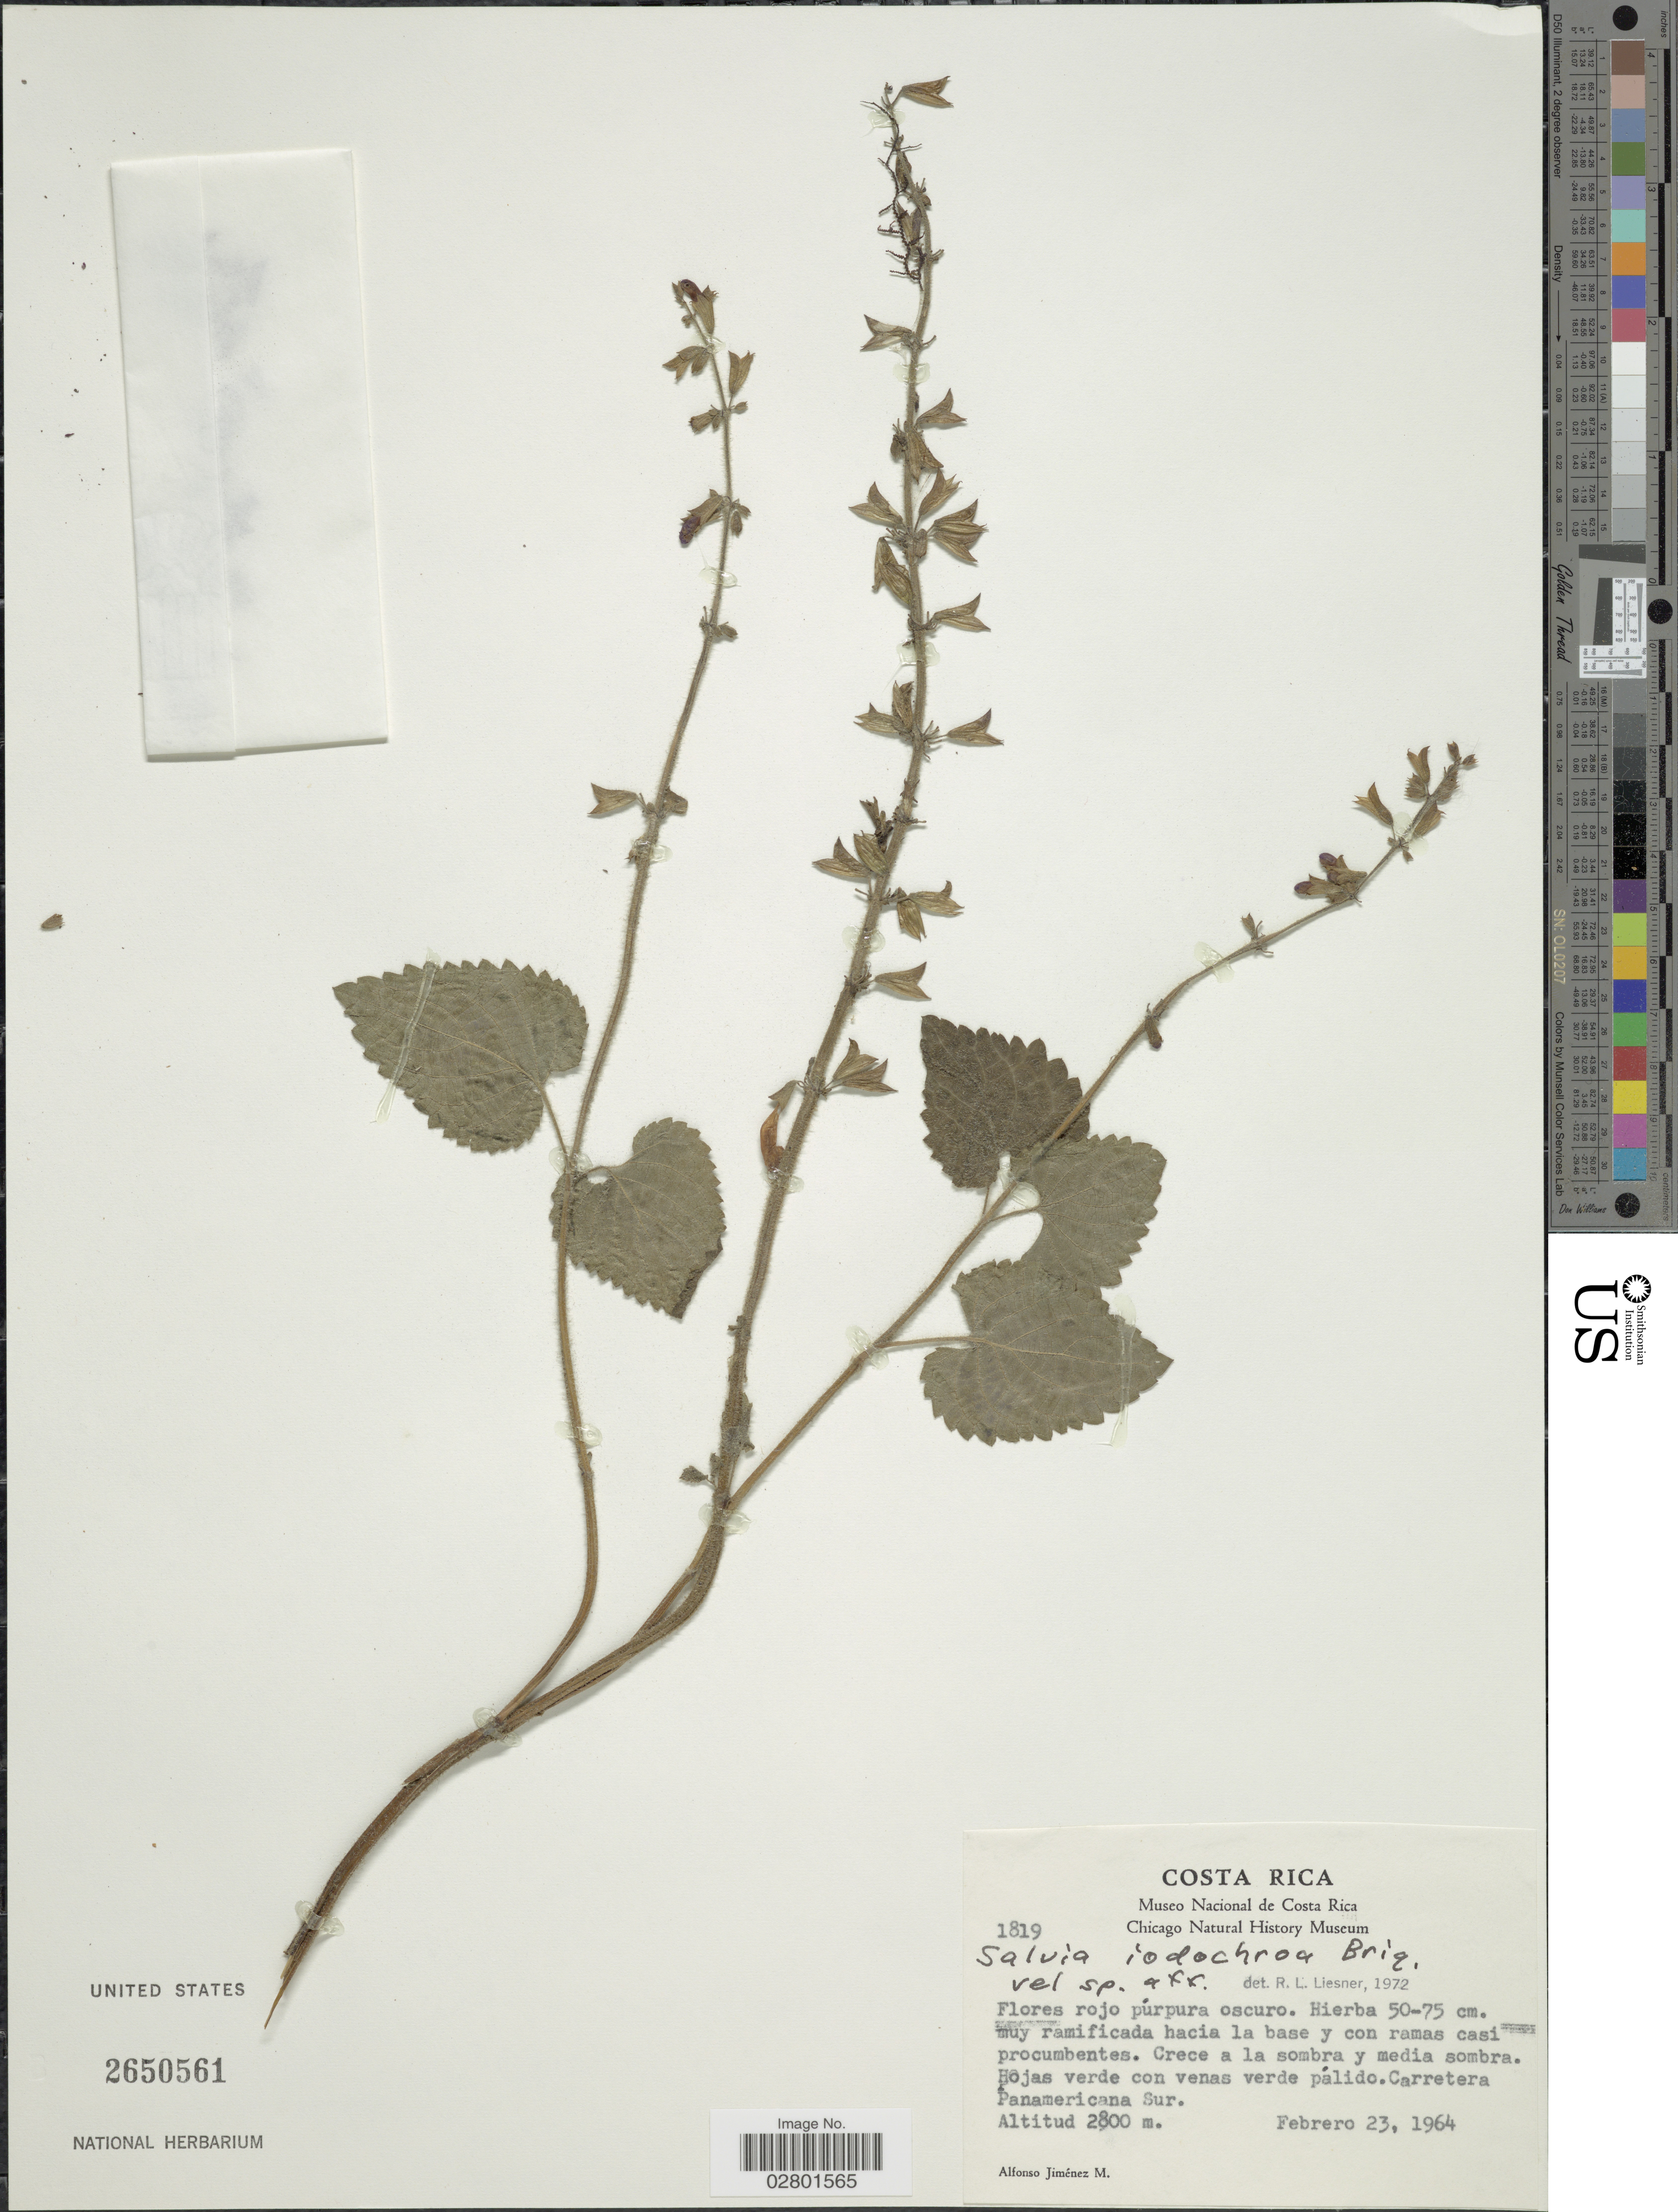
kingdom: Plantae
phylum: Tracheophyta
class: Magnoliopsida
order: Lamiales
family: Lamiaceae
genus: Salvia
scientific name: Salvia iodochroa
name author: Briq.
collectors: A. Jimenez M.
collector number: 1819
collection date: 1964-02-23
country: Costa Rica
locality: Carretera Panamericana Sur.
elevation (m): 2800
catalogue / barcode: US 2650561